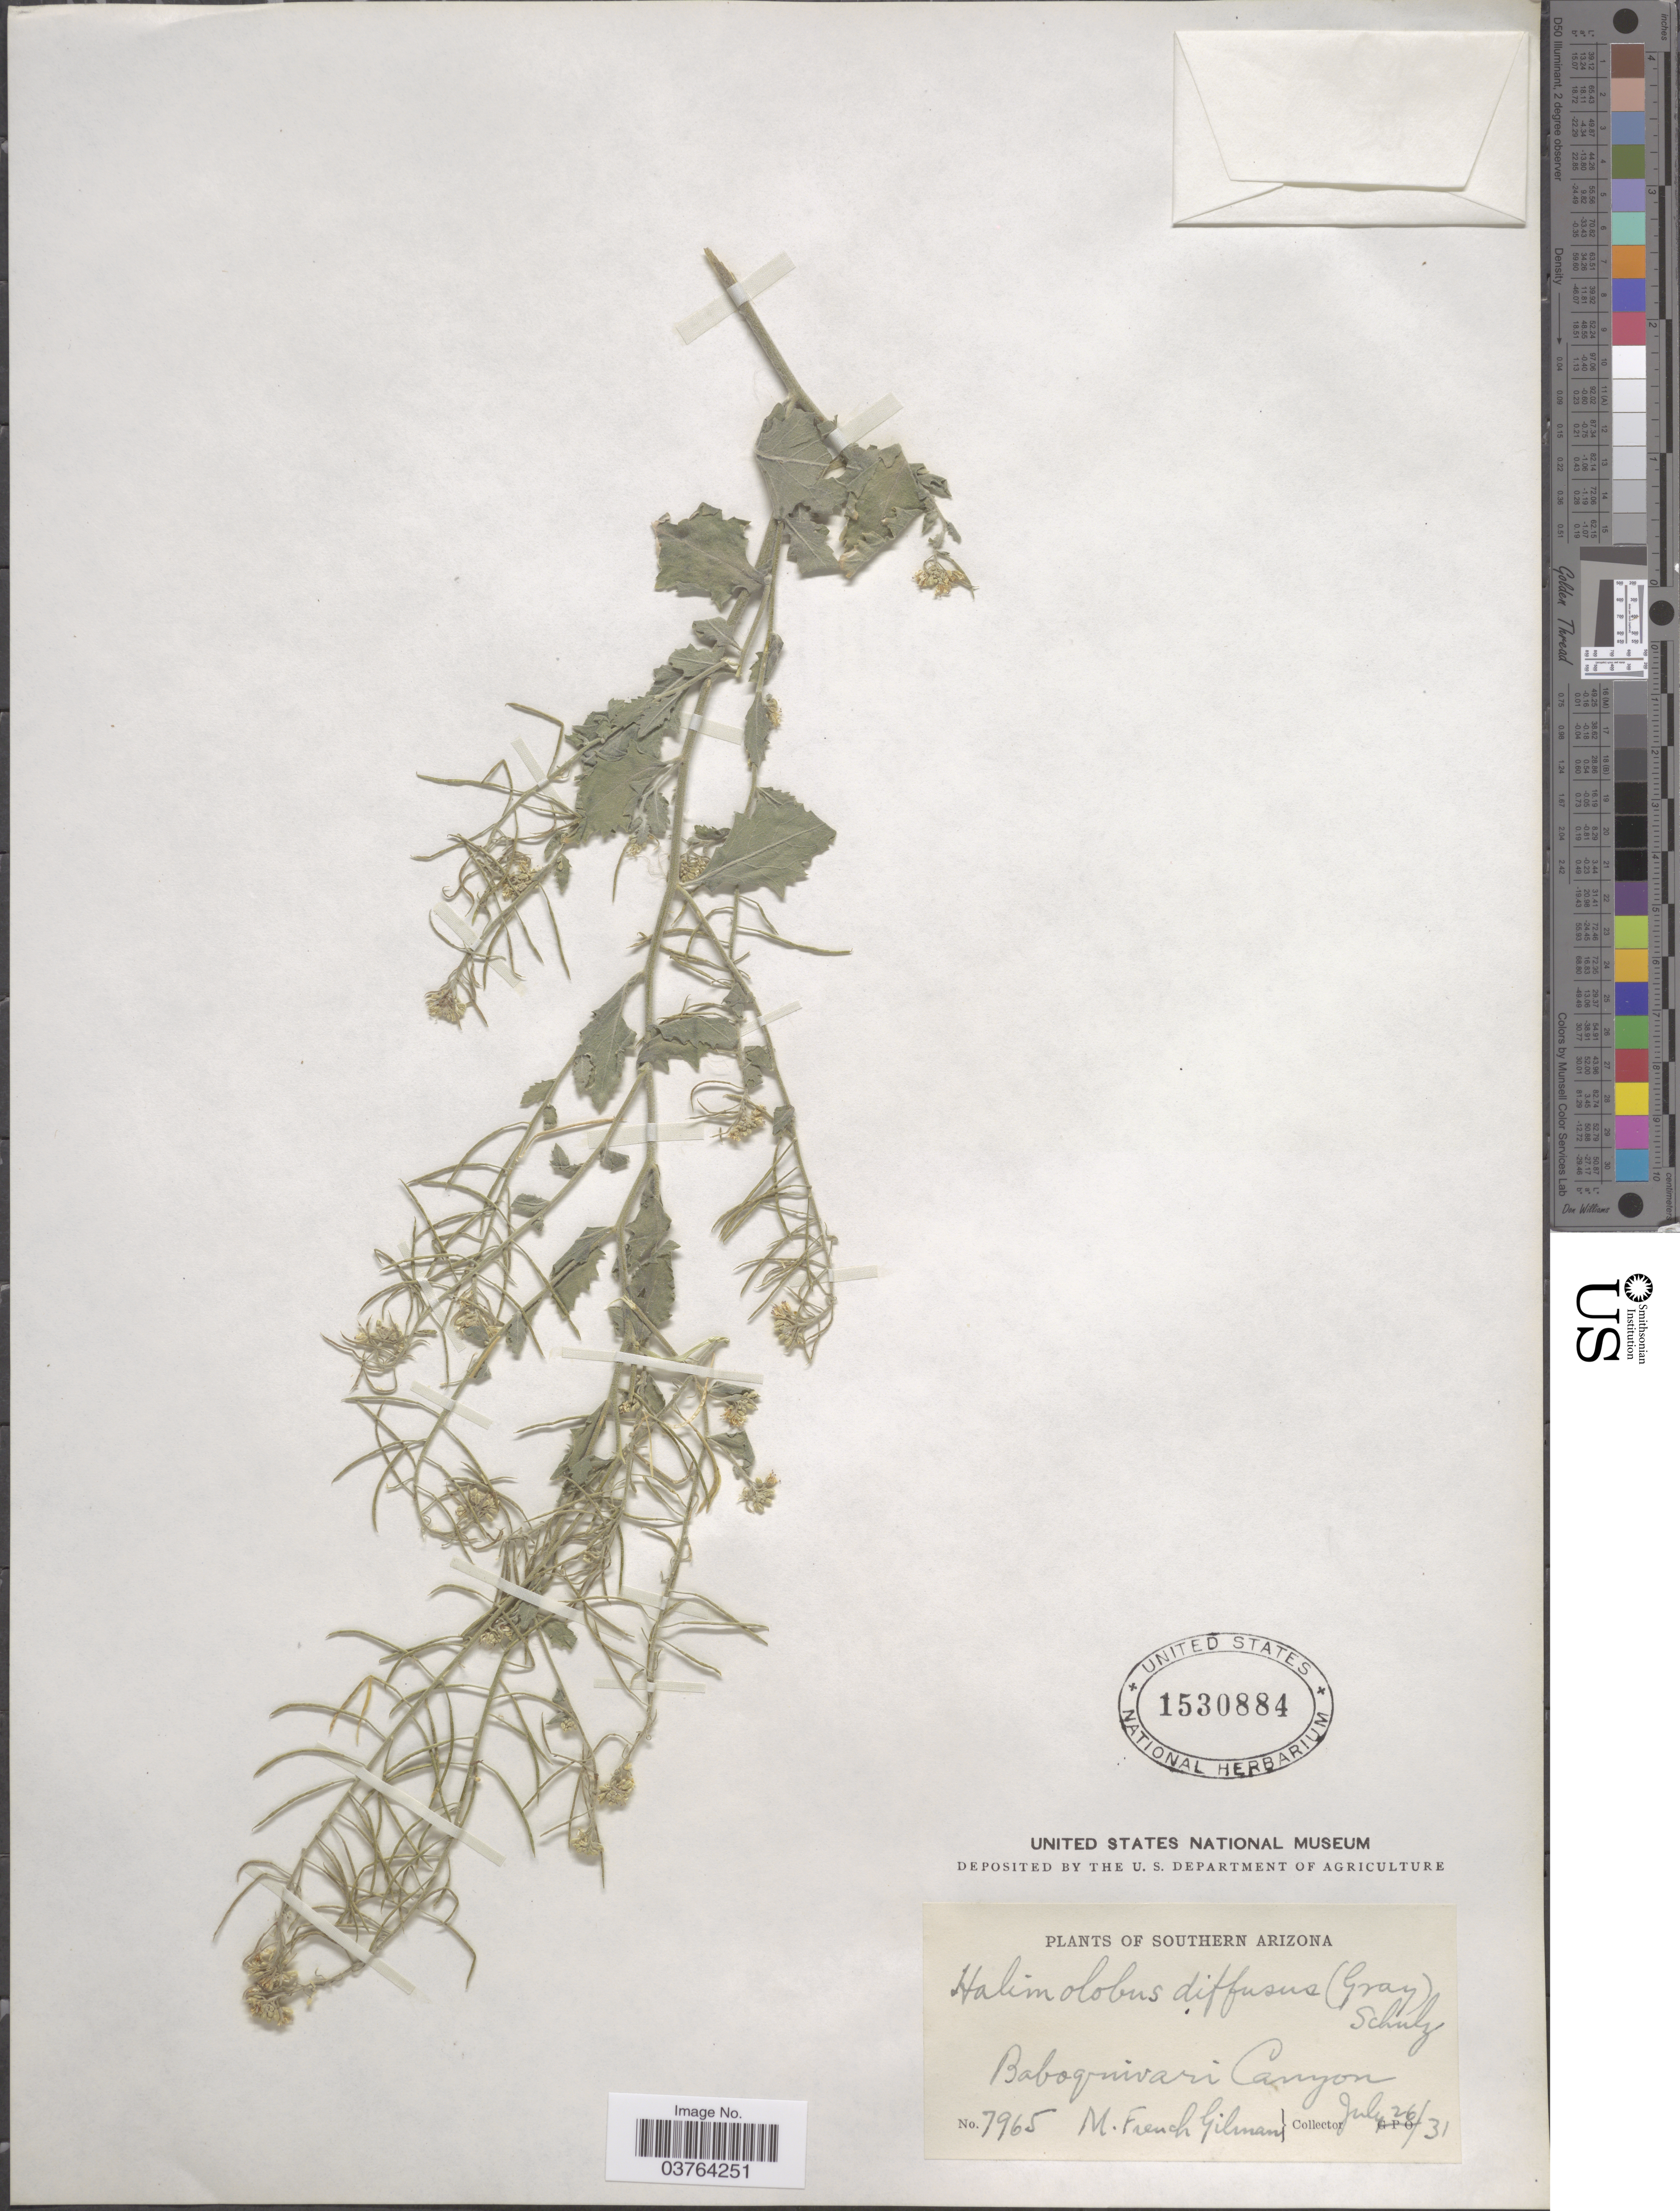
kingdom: Plantae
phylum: Tracheophyta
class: Magnoliopsida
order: Brassicales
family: Brassicaceae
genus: Halimolobos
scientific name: Halimolobos diffusa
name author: (A. Gray) O.E. Schulz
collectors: M. F. Gilman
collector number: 7965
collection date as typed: Transcribed d/m/y: 26/7/31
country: United States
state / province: Arizona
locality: Southern Arizona. Baboquivari Canyon.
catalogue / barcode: US 1530884